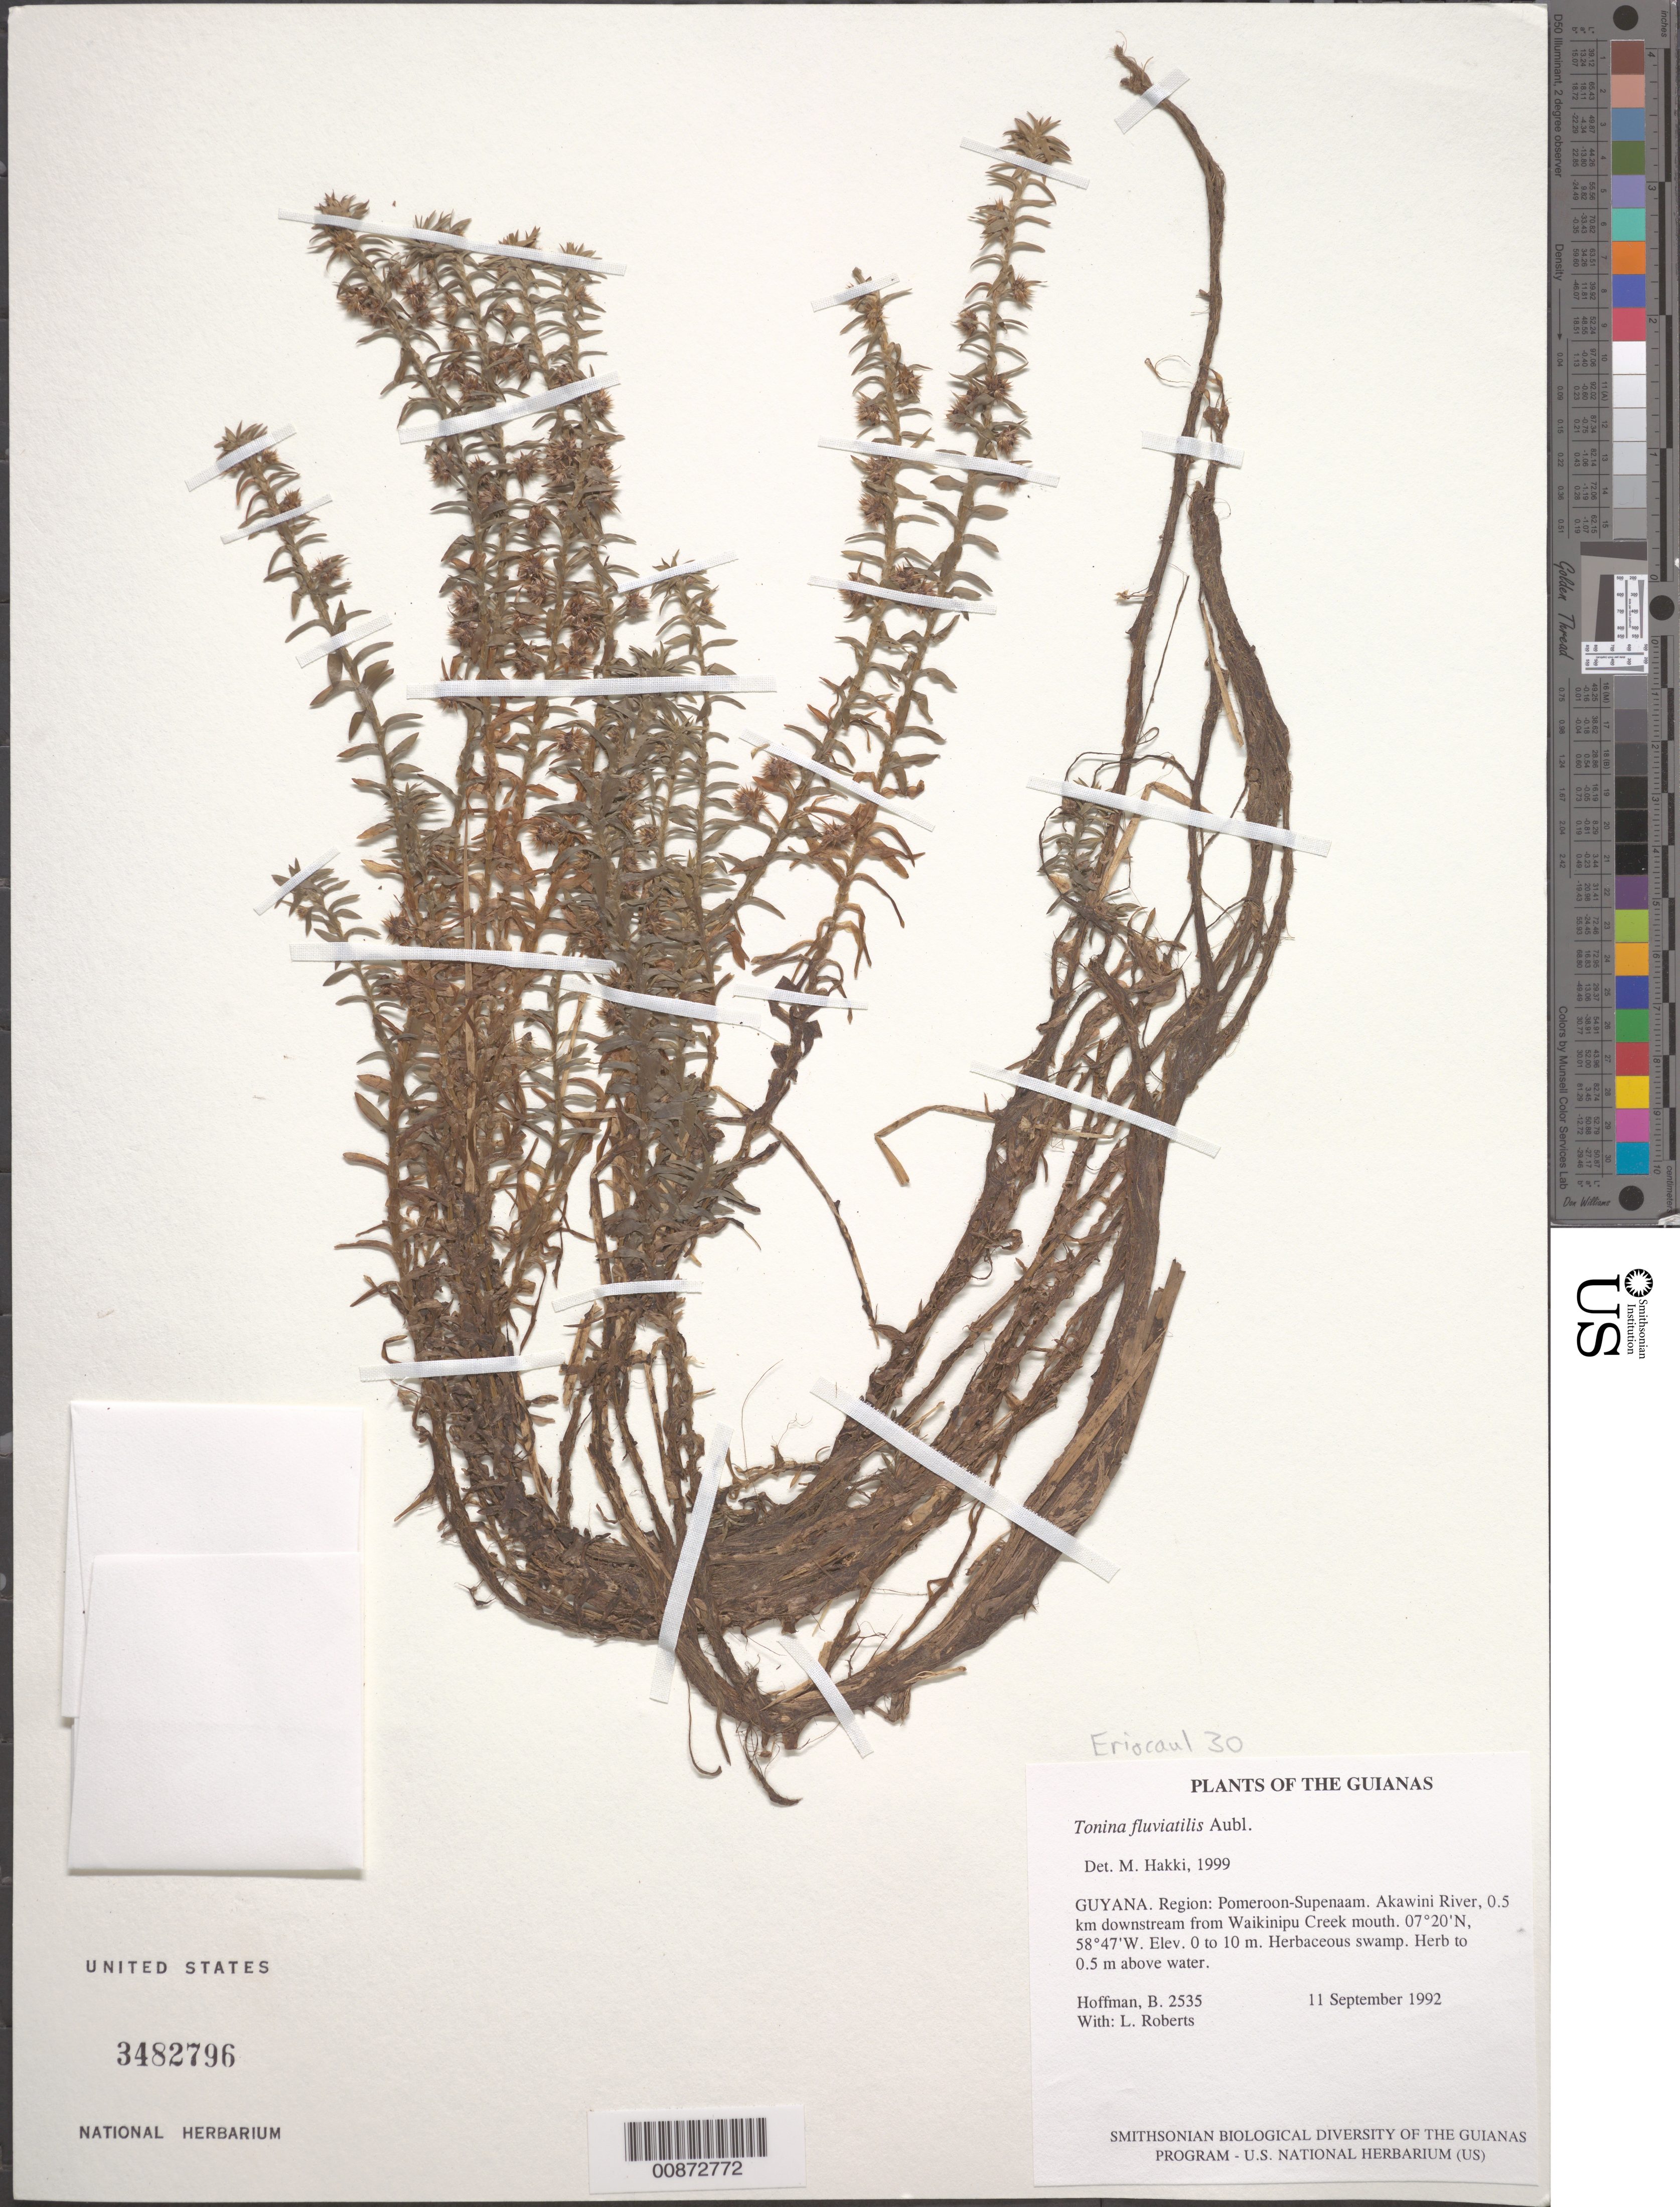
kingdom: Plantae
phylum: Tracheophyta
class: Liliopsida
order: Poales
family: Eriocaulaceae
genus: Tonina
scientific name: Tonina fluviatilis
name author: Aubl.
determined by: Hakki, M. J.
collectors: B. Hoffman & L. Roberts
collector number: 2535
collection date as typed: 11 September 1992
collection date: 1992-09-11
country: Guyana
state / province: Pomeroon-Supenaam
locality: Akawini River, 0.5 km downstream from Waikinipu Creek mouth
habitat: Herbaceous swamp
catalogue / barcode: US 3482796